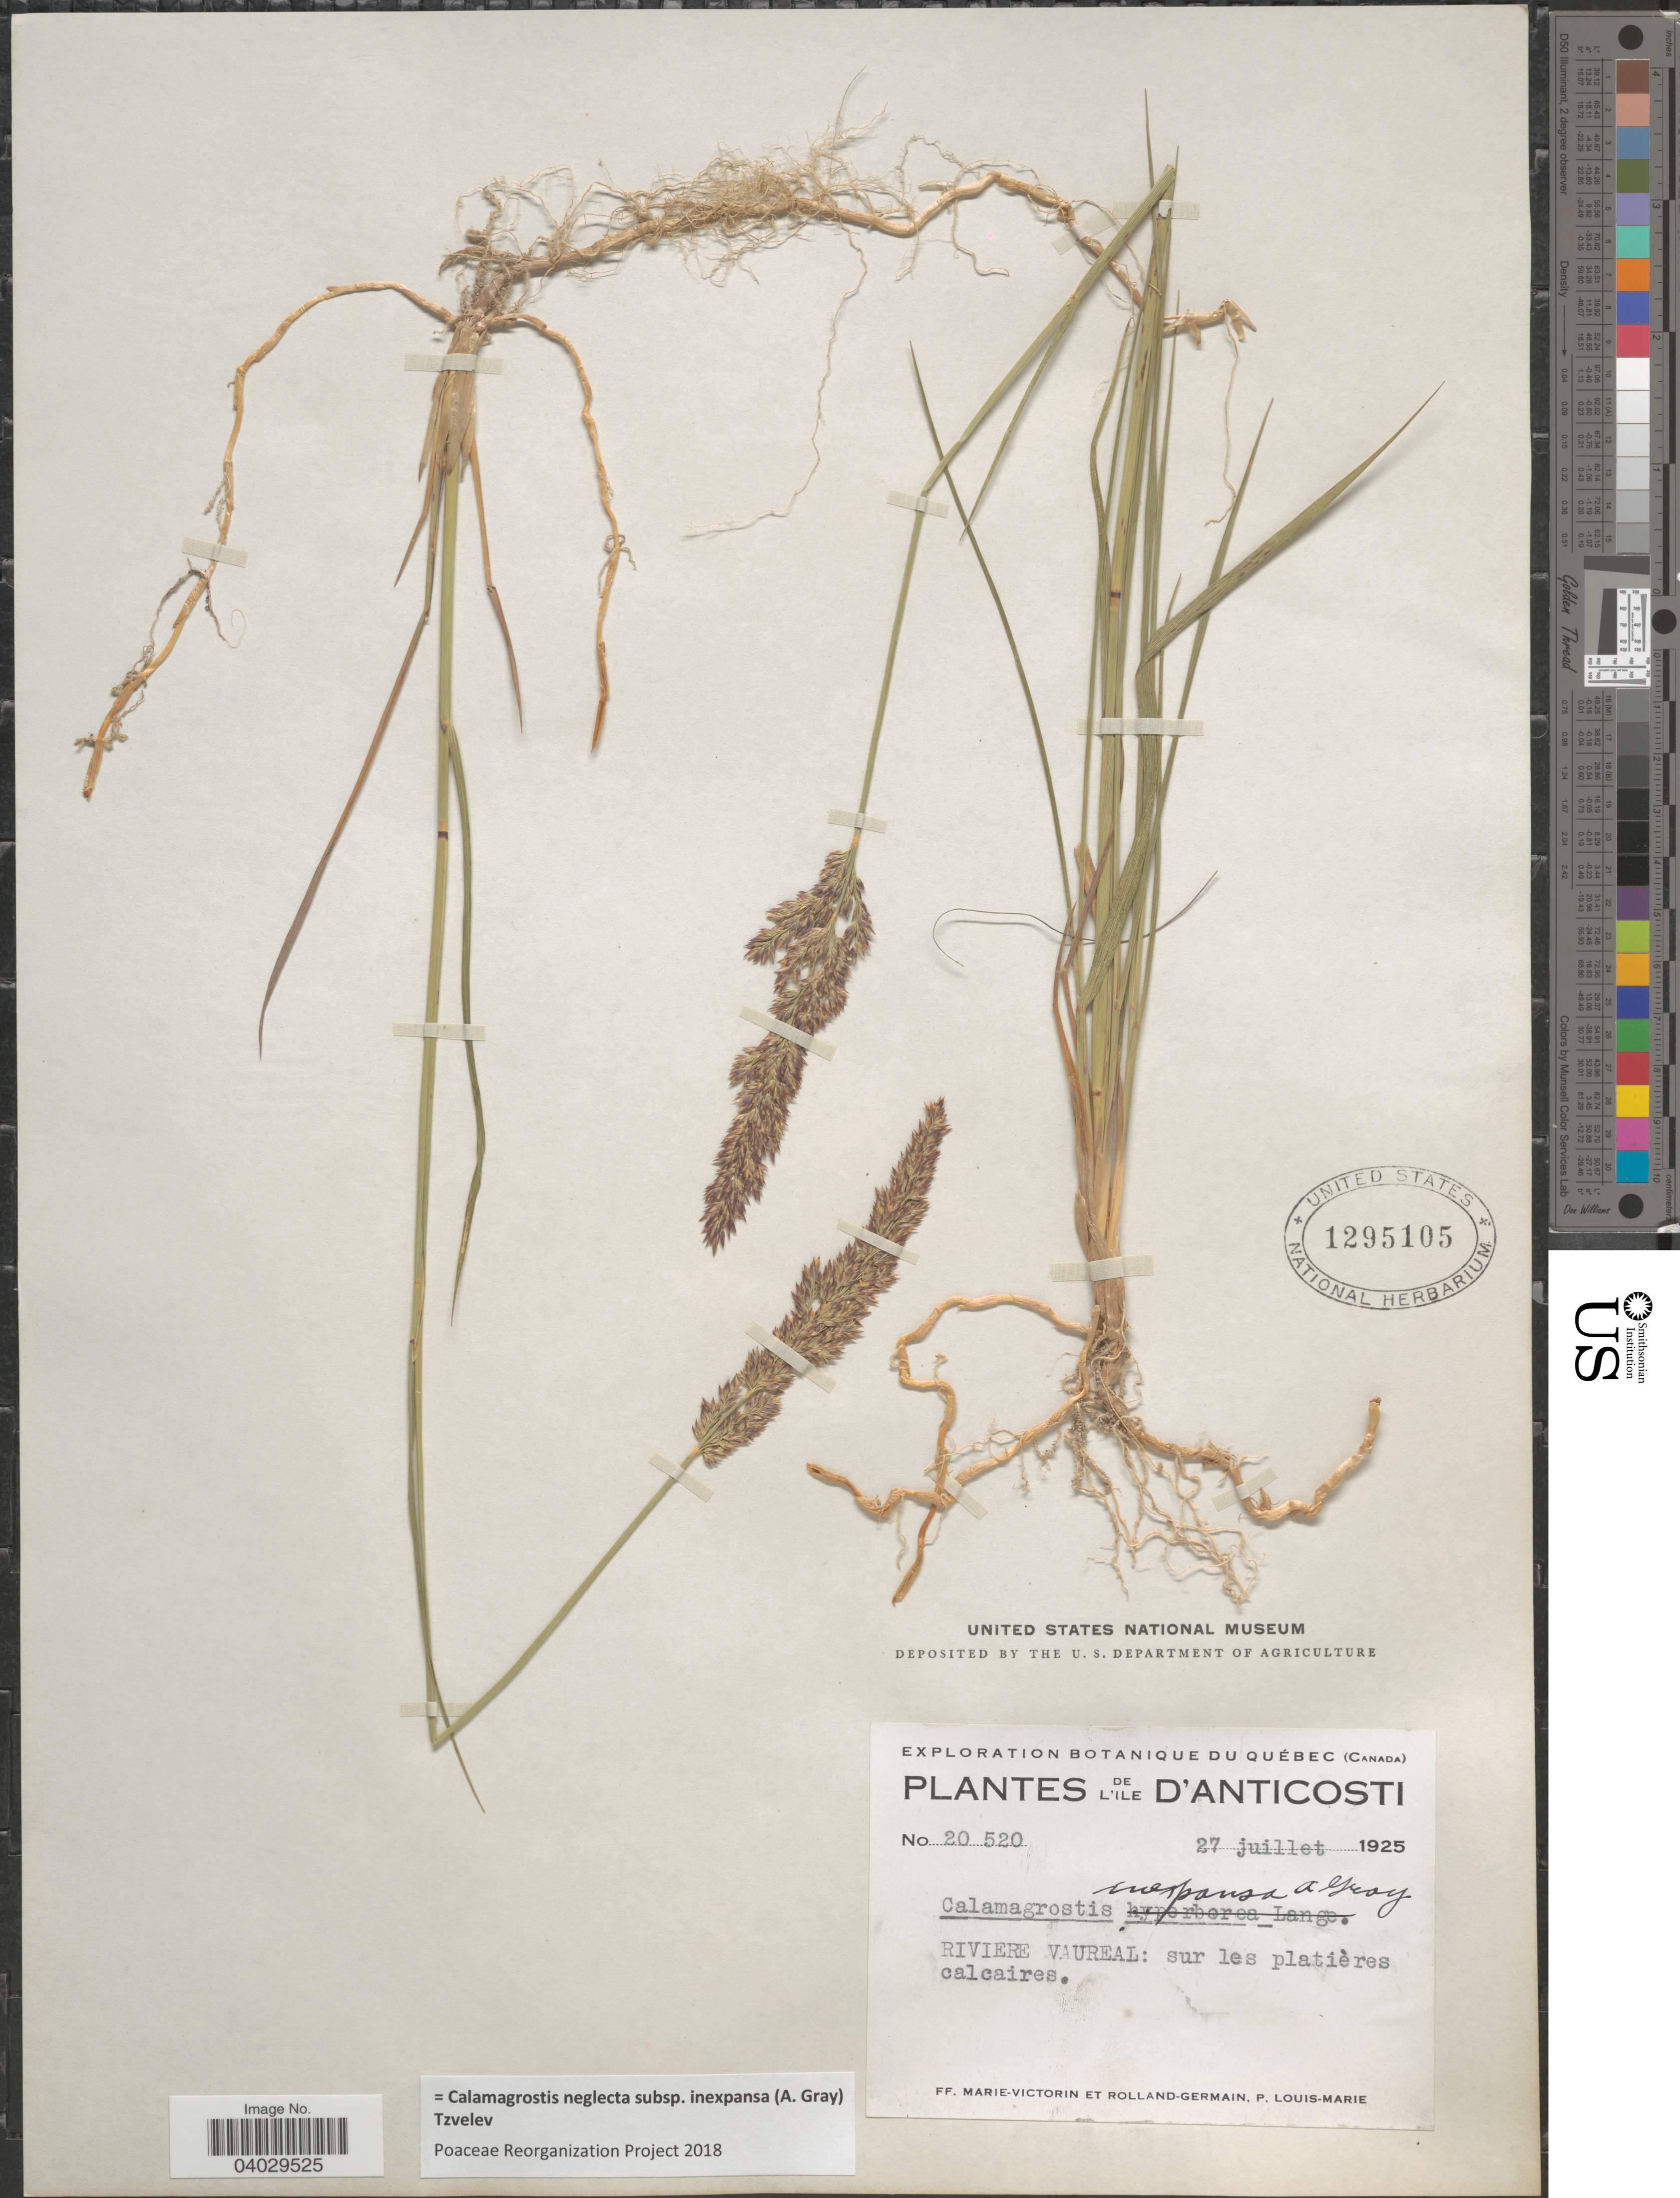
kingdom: Plantae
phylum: Tracheophyta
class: Liliopsida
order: Poales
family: Poaceae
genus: Calamagrostis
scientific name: Calamagrostis neglecta subsp. inexpansa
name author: (A. Gray) Tzvelev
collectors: F. Marie-Victorin, Rolland-Germain & L.-M. LaLonde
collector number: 20520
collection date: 1925-07-27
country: Canada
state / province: Quebec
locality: L'ile D'Anticosti. Riviere Vaureal: sur les platières calcaires.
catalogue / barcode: US 1295105